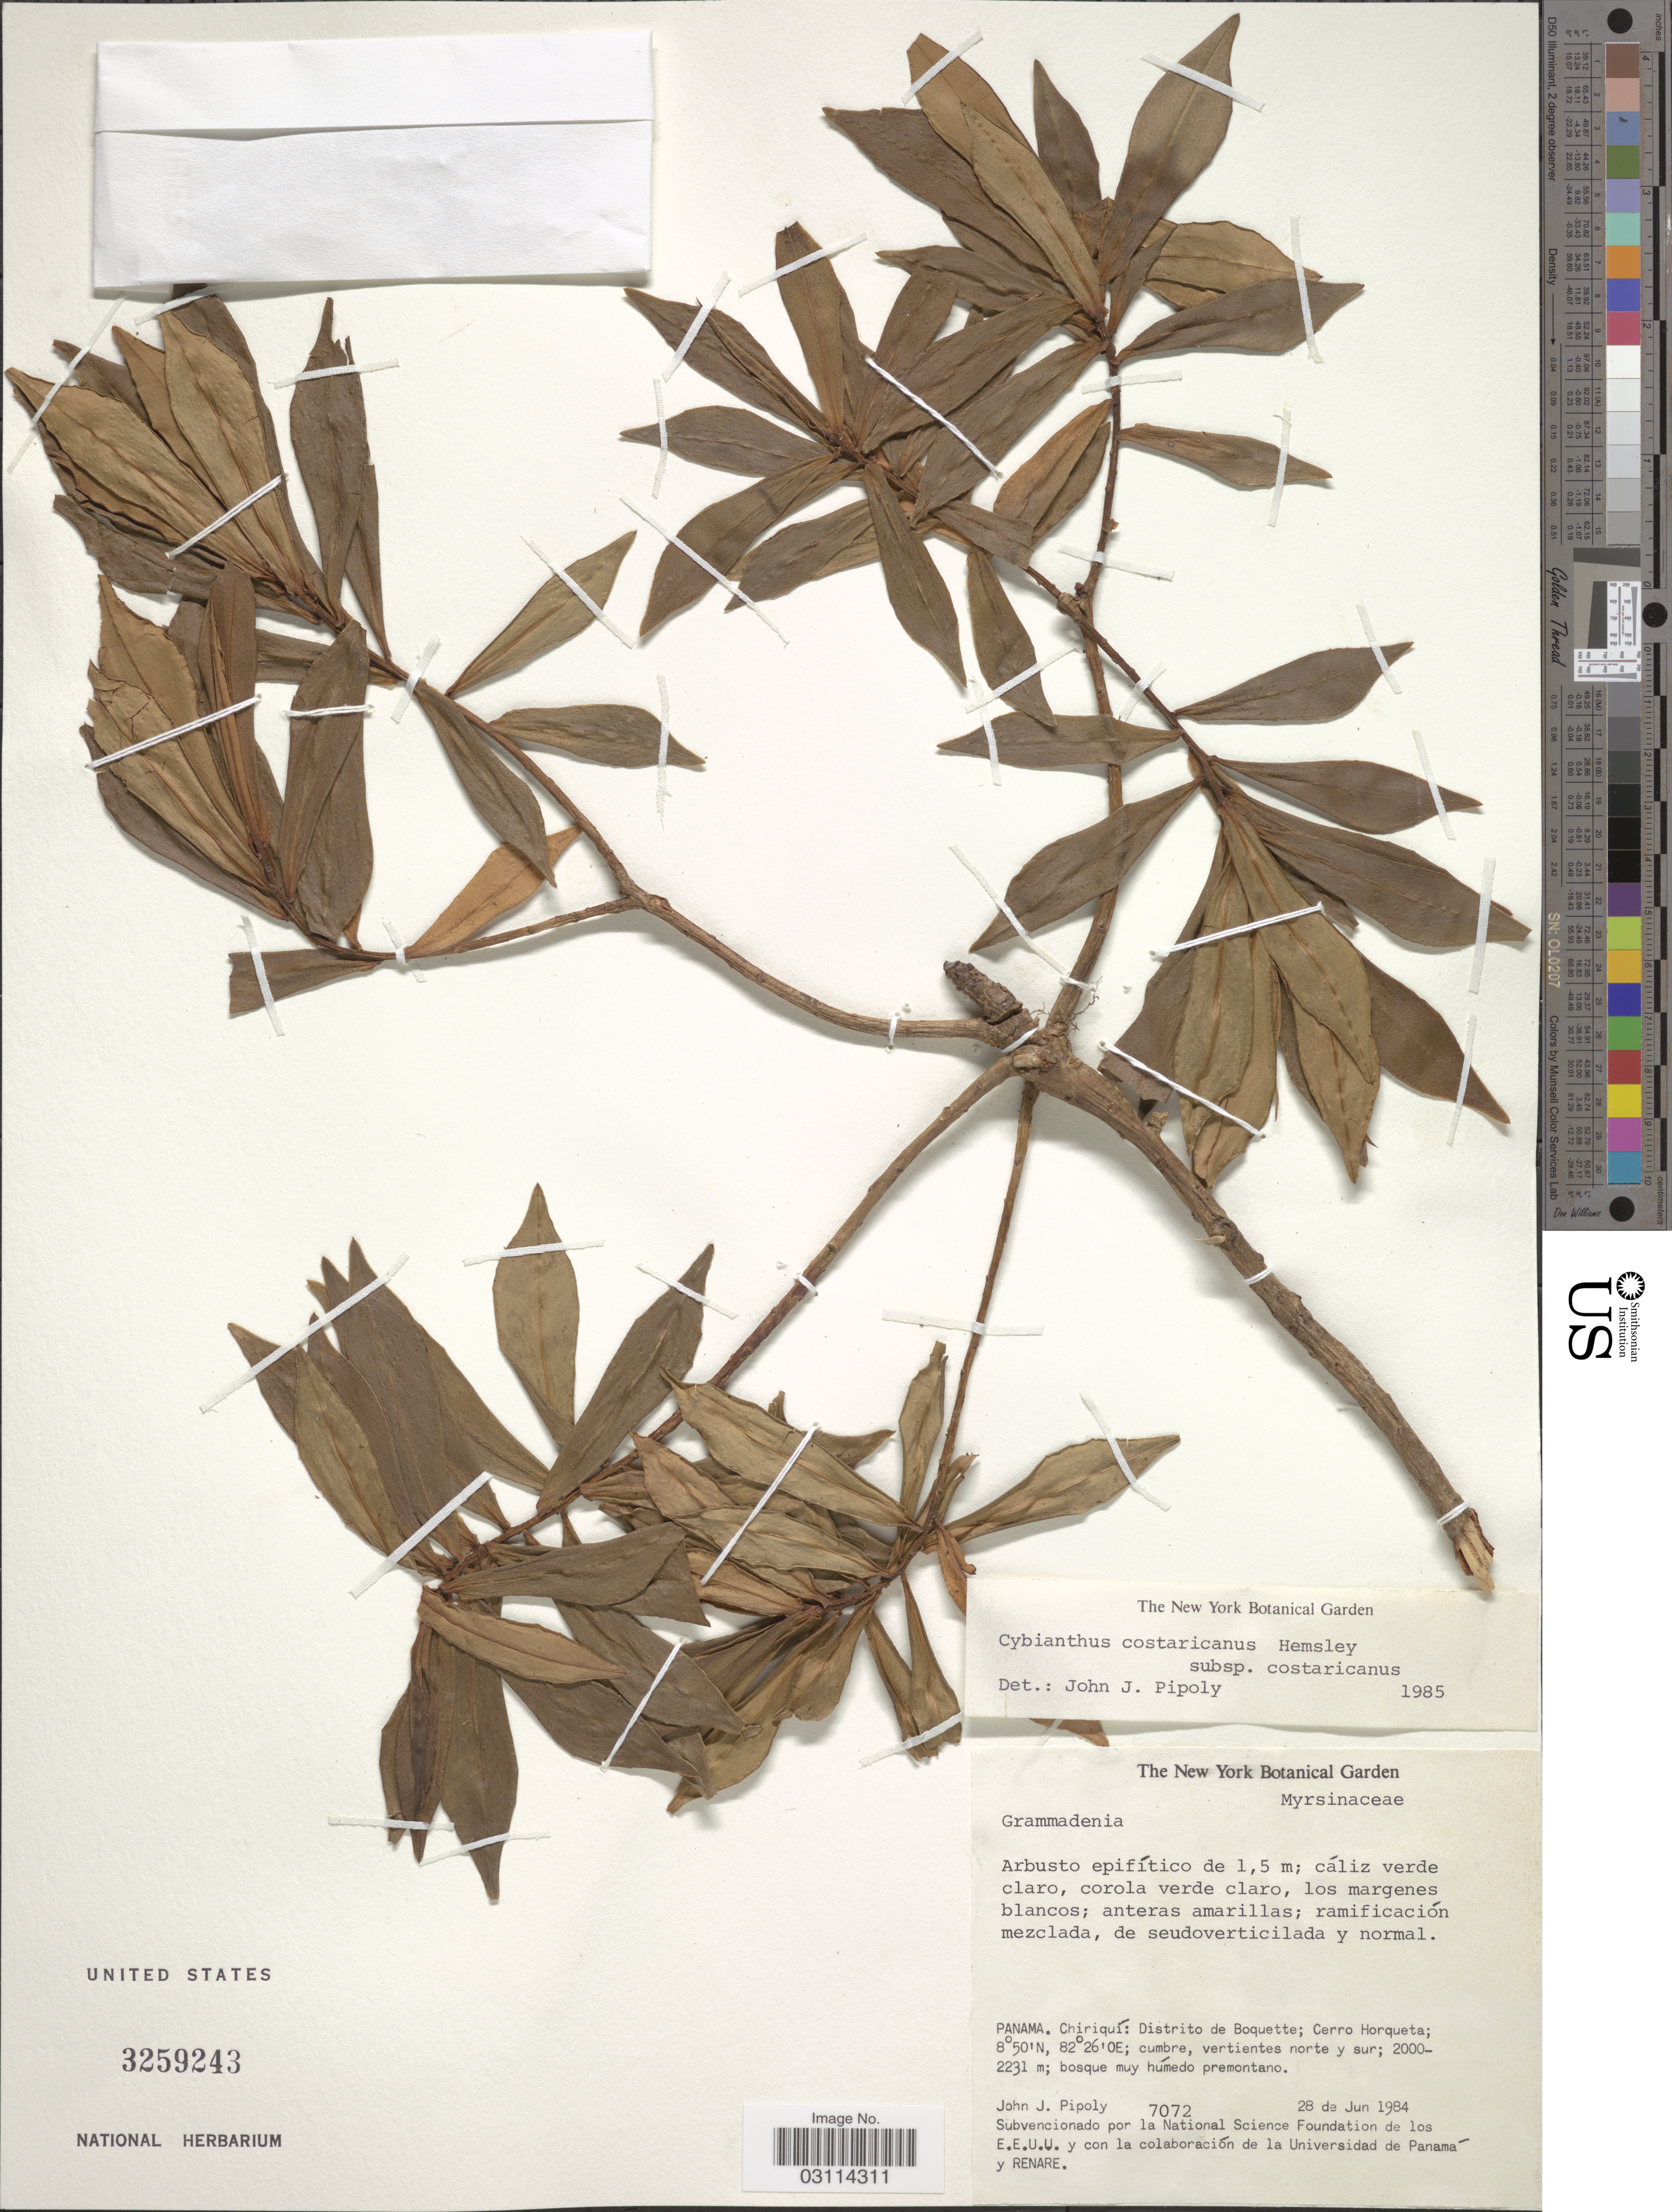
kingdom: Plantae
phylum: Tracheophyta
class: Magnoliopsida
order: Ericales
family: Primulaceae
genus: Cybianthus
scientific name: Cybianthus costaricanus subsp. costaricanus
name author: Hemsl.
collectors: J. J. Pipoly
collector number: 7072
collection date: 1984-06-28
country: Panama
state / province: Chiriqui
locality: Distrito de Boquette; Cerro Horqueta; cumbre, vertientes norte y sur.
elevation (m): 2000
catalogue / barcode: US 3259243